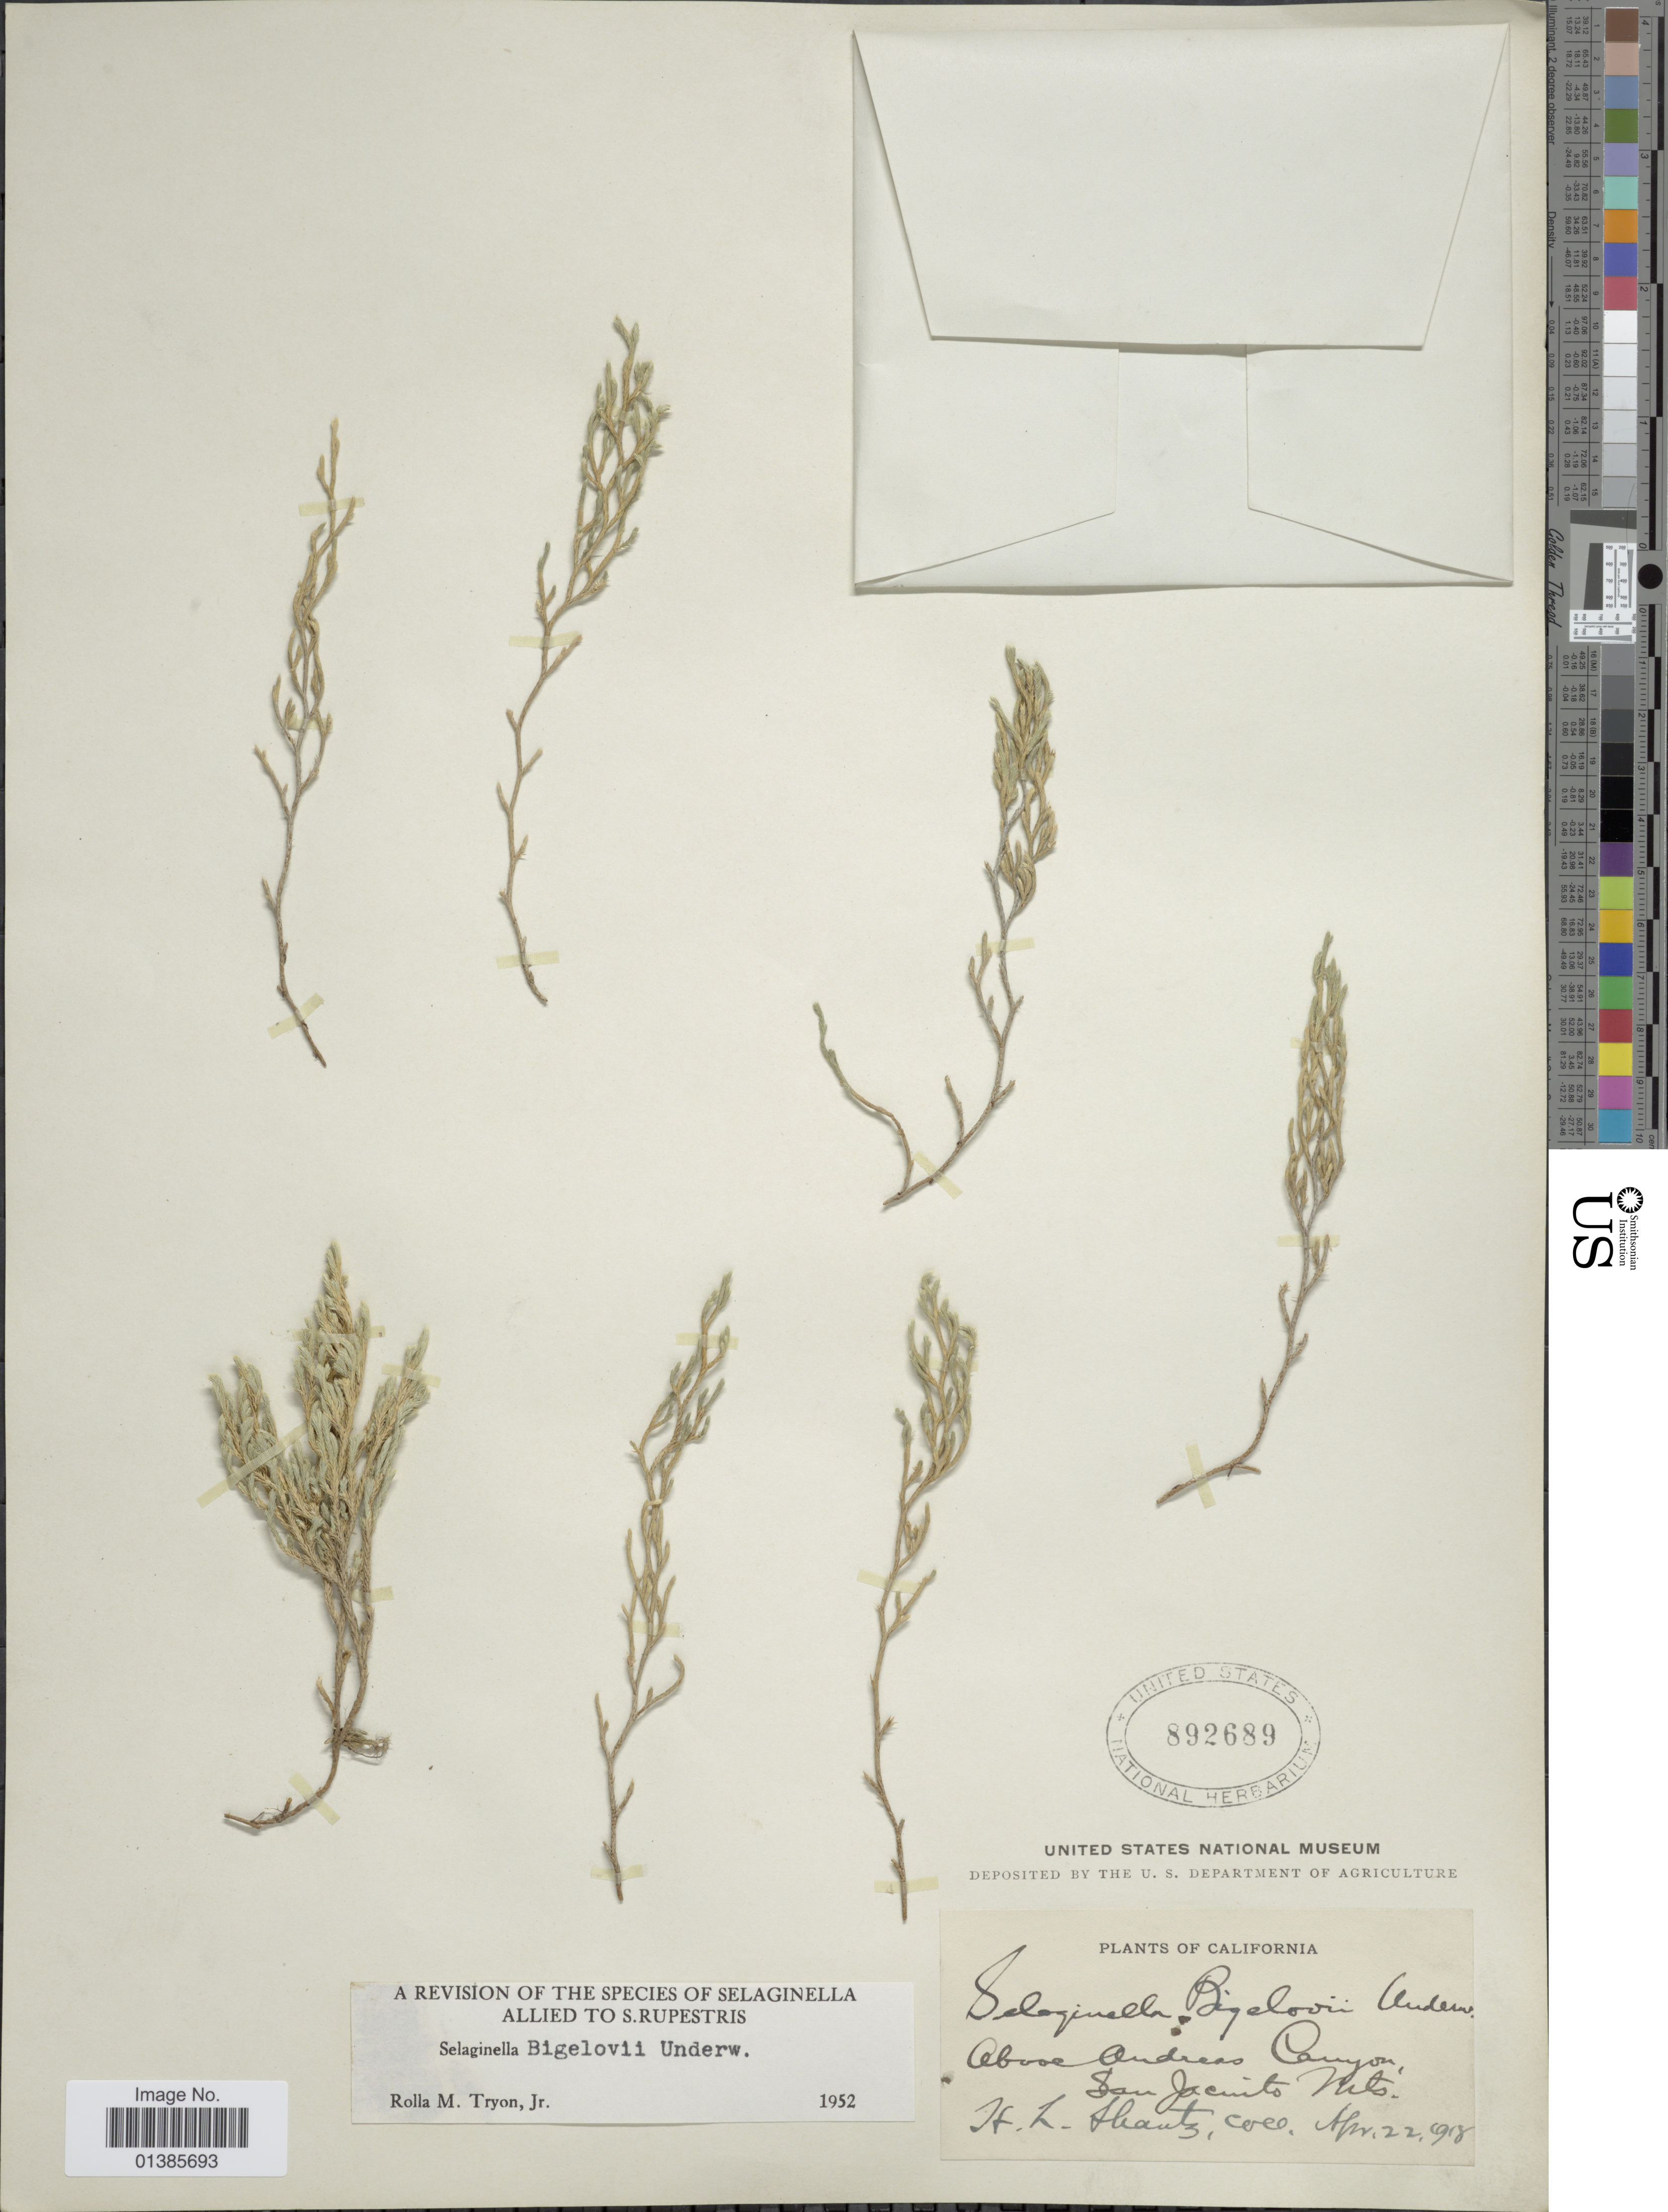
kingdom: Plantae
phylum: Tracheophyta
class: Lycopodiopsida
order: Selaginellales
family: Selaginellaceae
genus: Selaginella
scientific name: Selaginella bigelovii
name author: Underw.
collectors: H. Shantz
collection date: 1918-04-22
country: United States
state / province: California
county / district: Riverside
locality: Above Andreas Canyon, San Jacinto Mts.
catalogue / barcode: US 892689